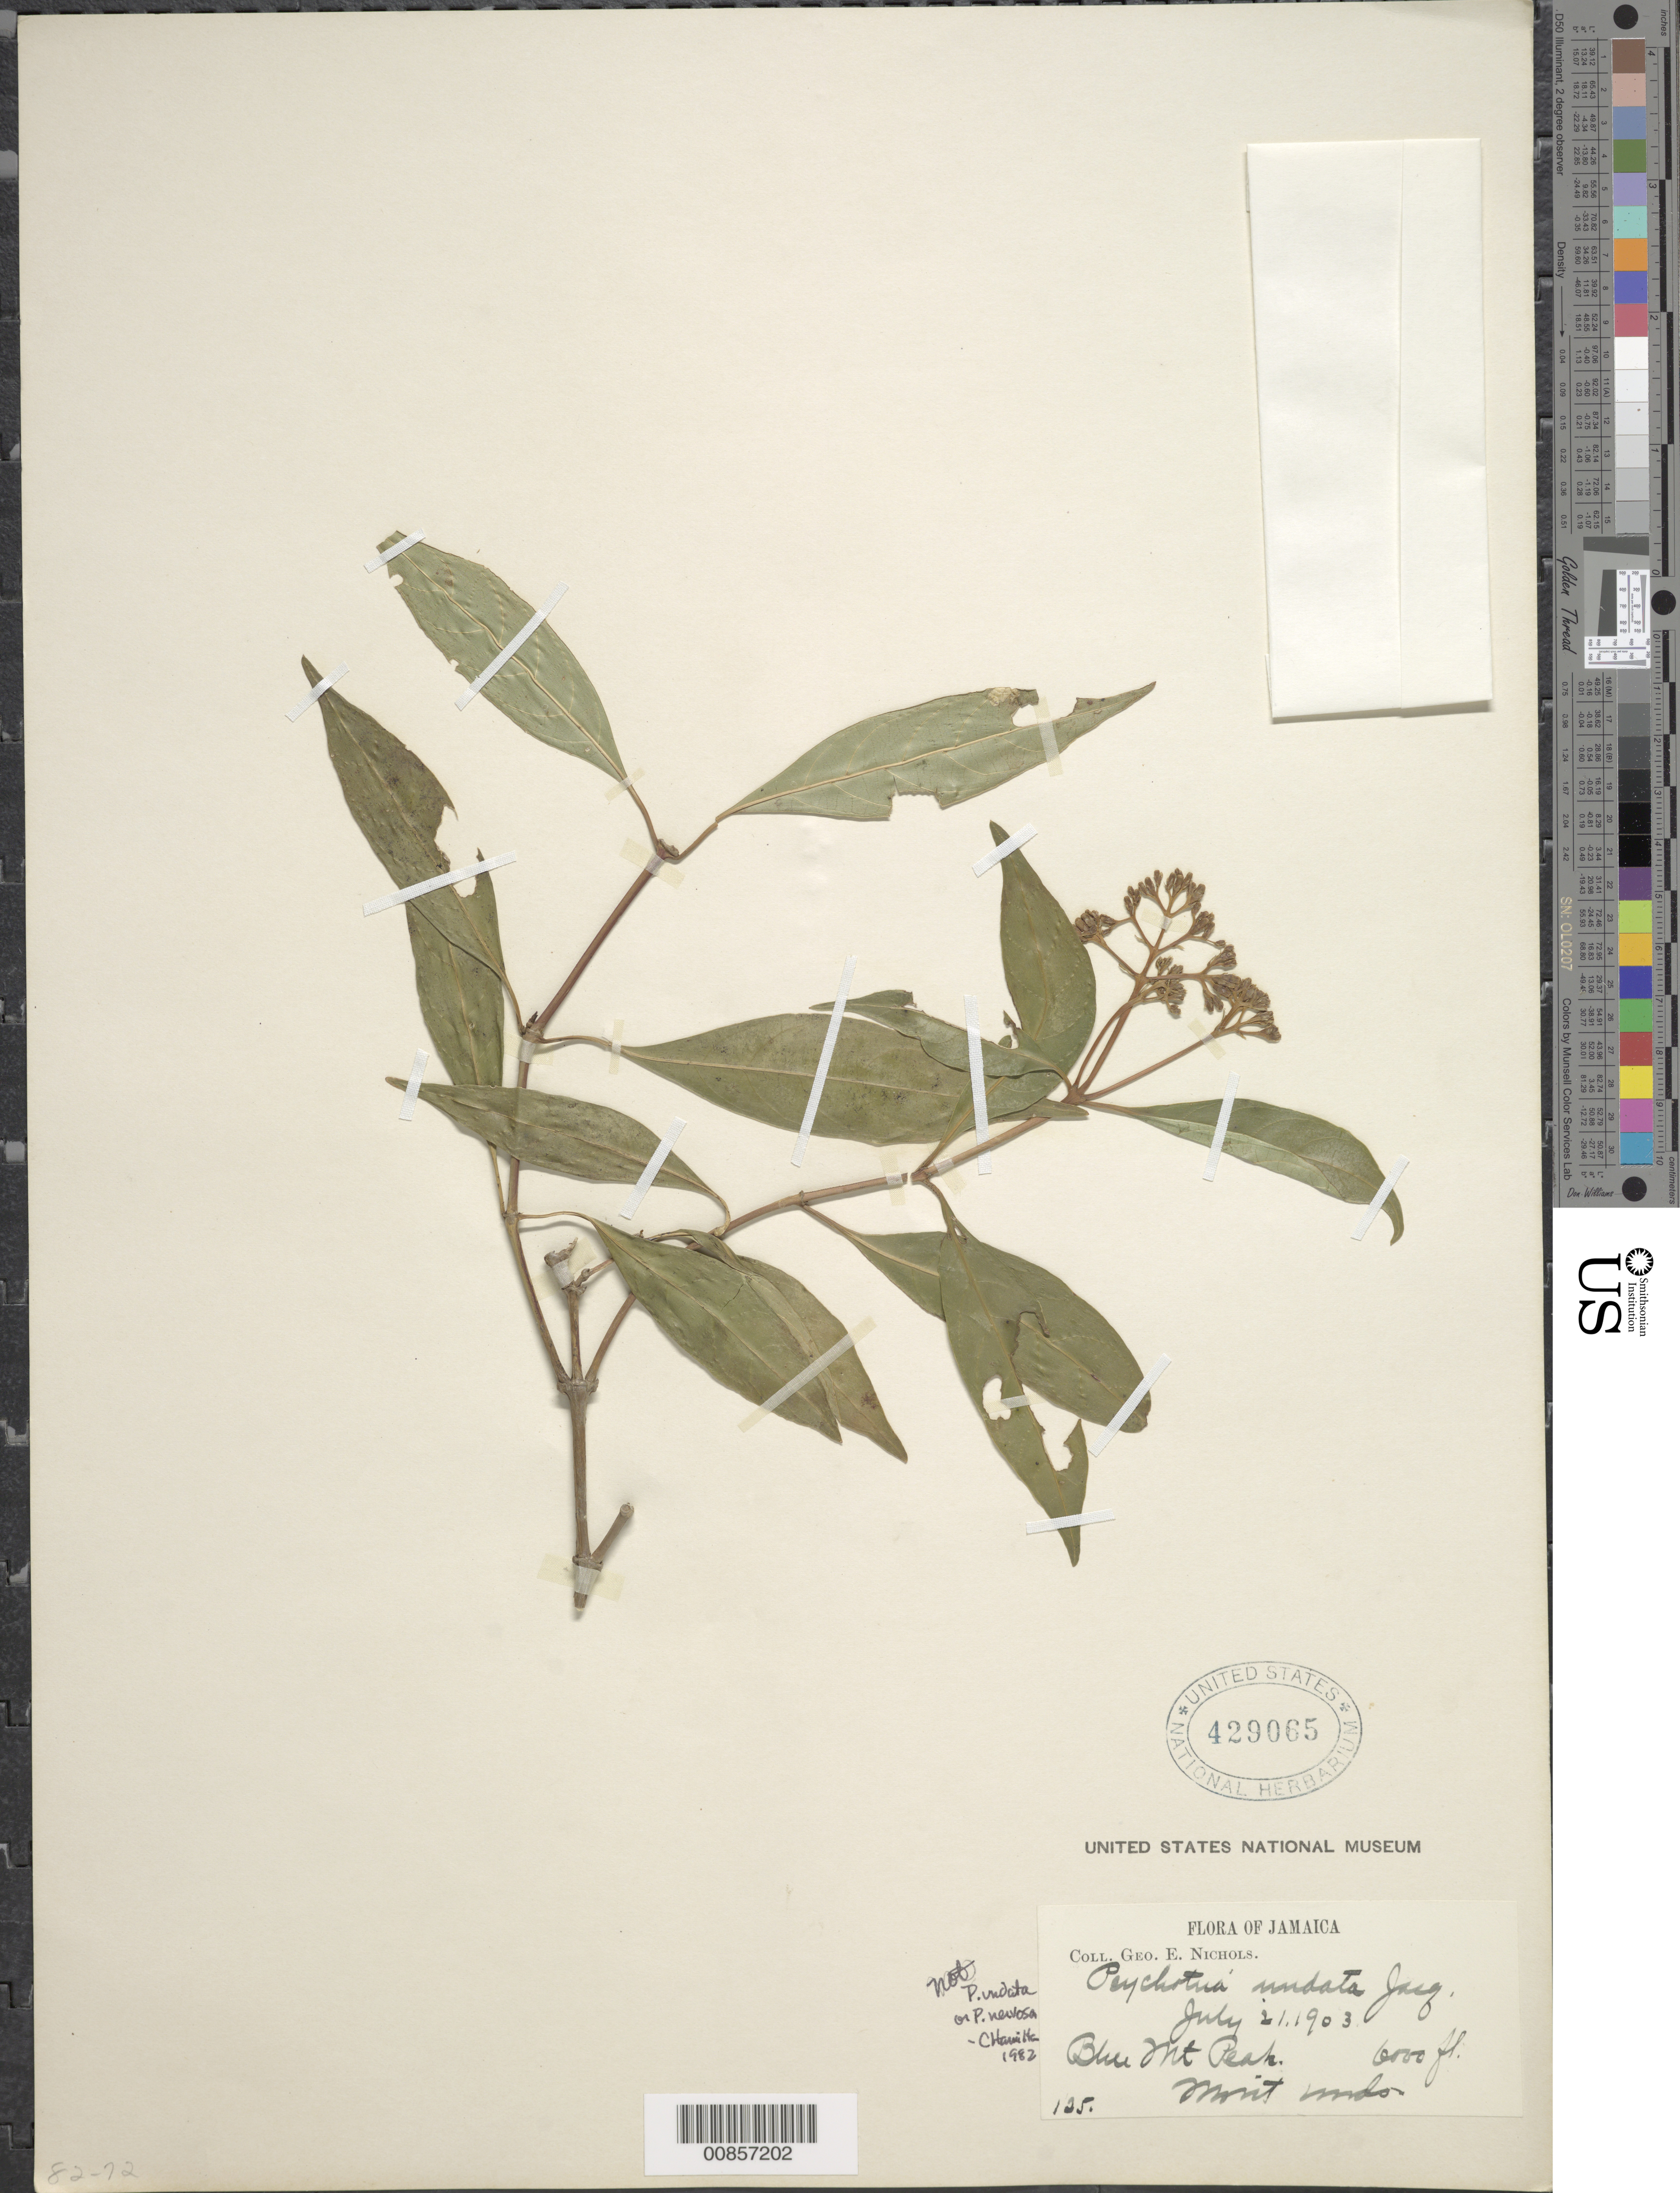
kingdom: Plantae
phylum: Tracheophyta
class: Magnoliopsida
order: Gentianales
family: Rubiaceae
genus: Psychotria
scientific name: Psychotria sp.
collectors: G. E. Nichols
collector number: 125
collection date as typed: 02 Jul 1903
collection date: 1903-07-02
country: Jamaica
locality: Blue Mt. Peak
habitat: Moist woods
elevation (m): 1829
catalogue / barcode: US 429065